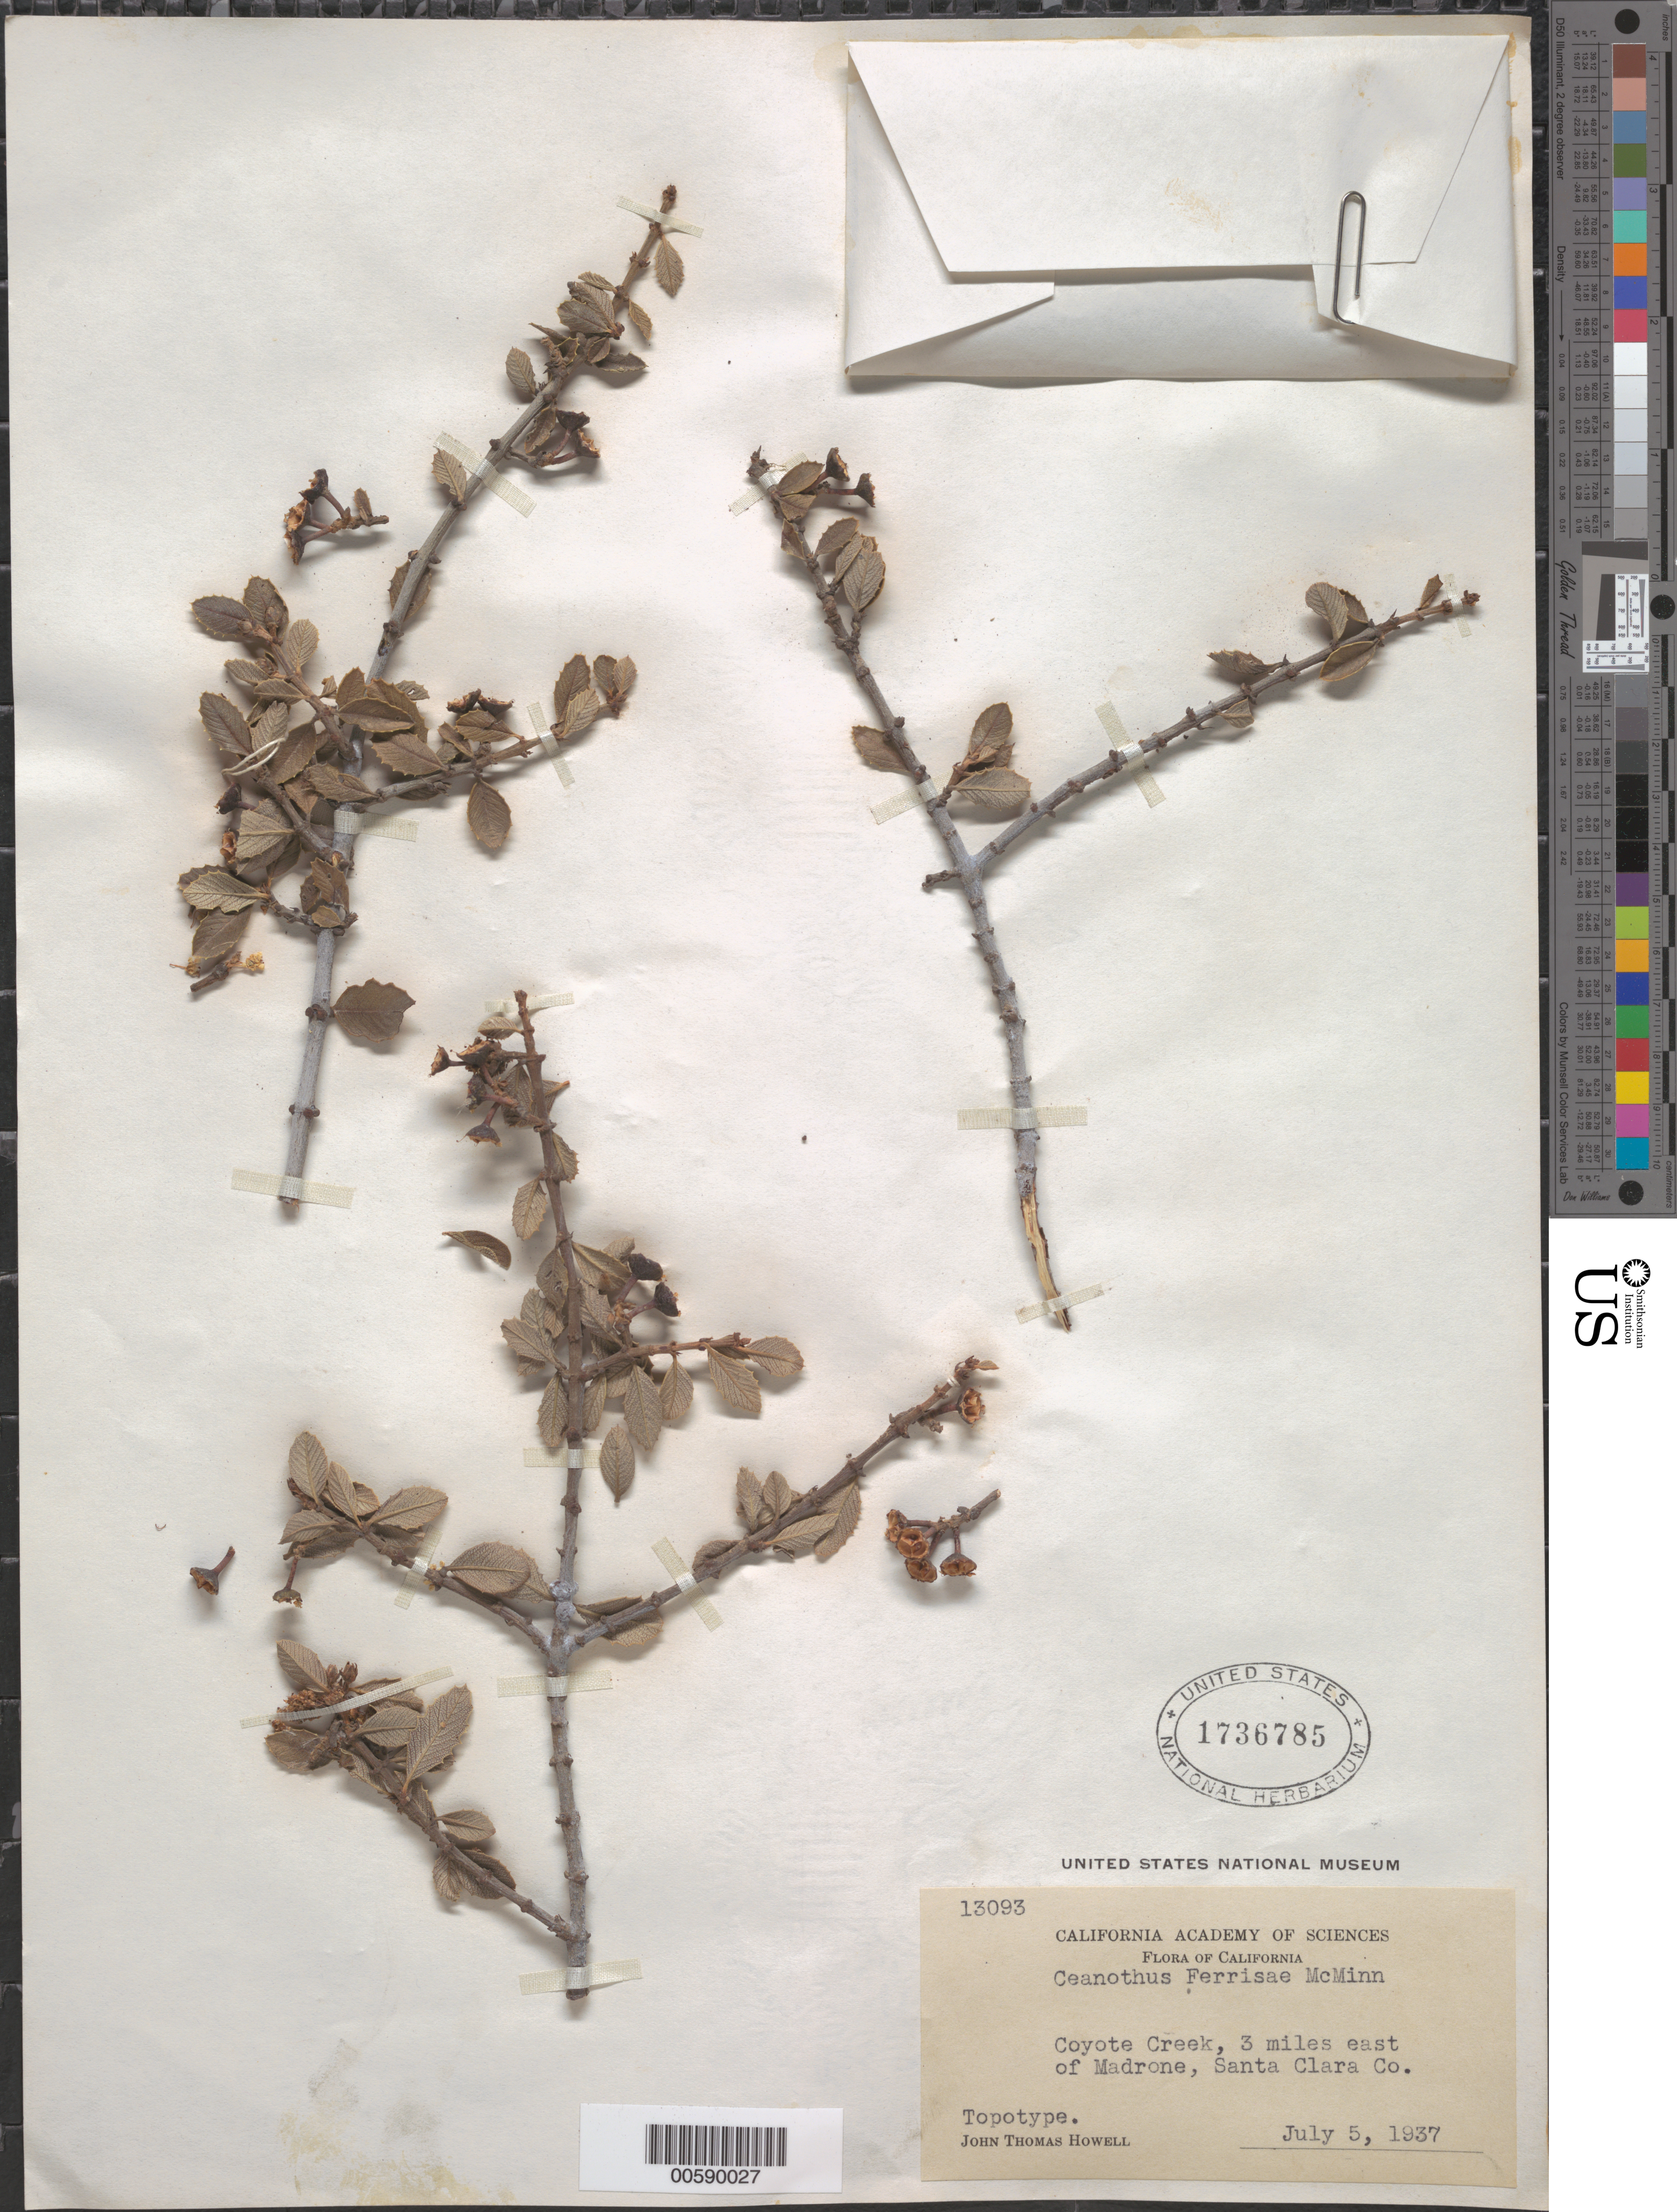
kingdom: Plantae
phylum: Tracheophyta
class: Magnoliopsida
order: Rosales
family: Rhamnaceae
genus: Ceanothus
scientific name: Ceanothus ferrisae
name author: McMinn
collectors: J. T. Howell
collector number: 13093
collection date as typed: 05 Jul 1937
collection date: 1937-07-05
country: United States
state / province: California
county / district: Santa Clara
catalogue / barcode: US 1736785